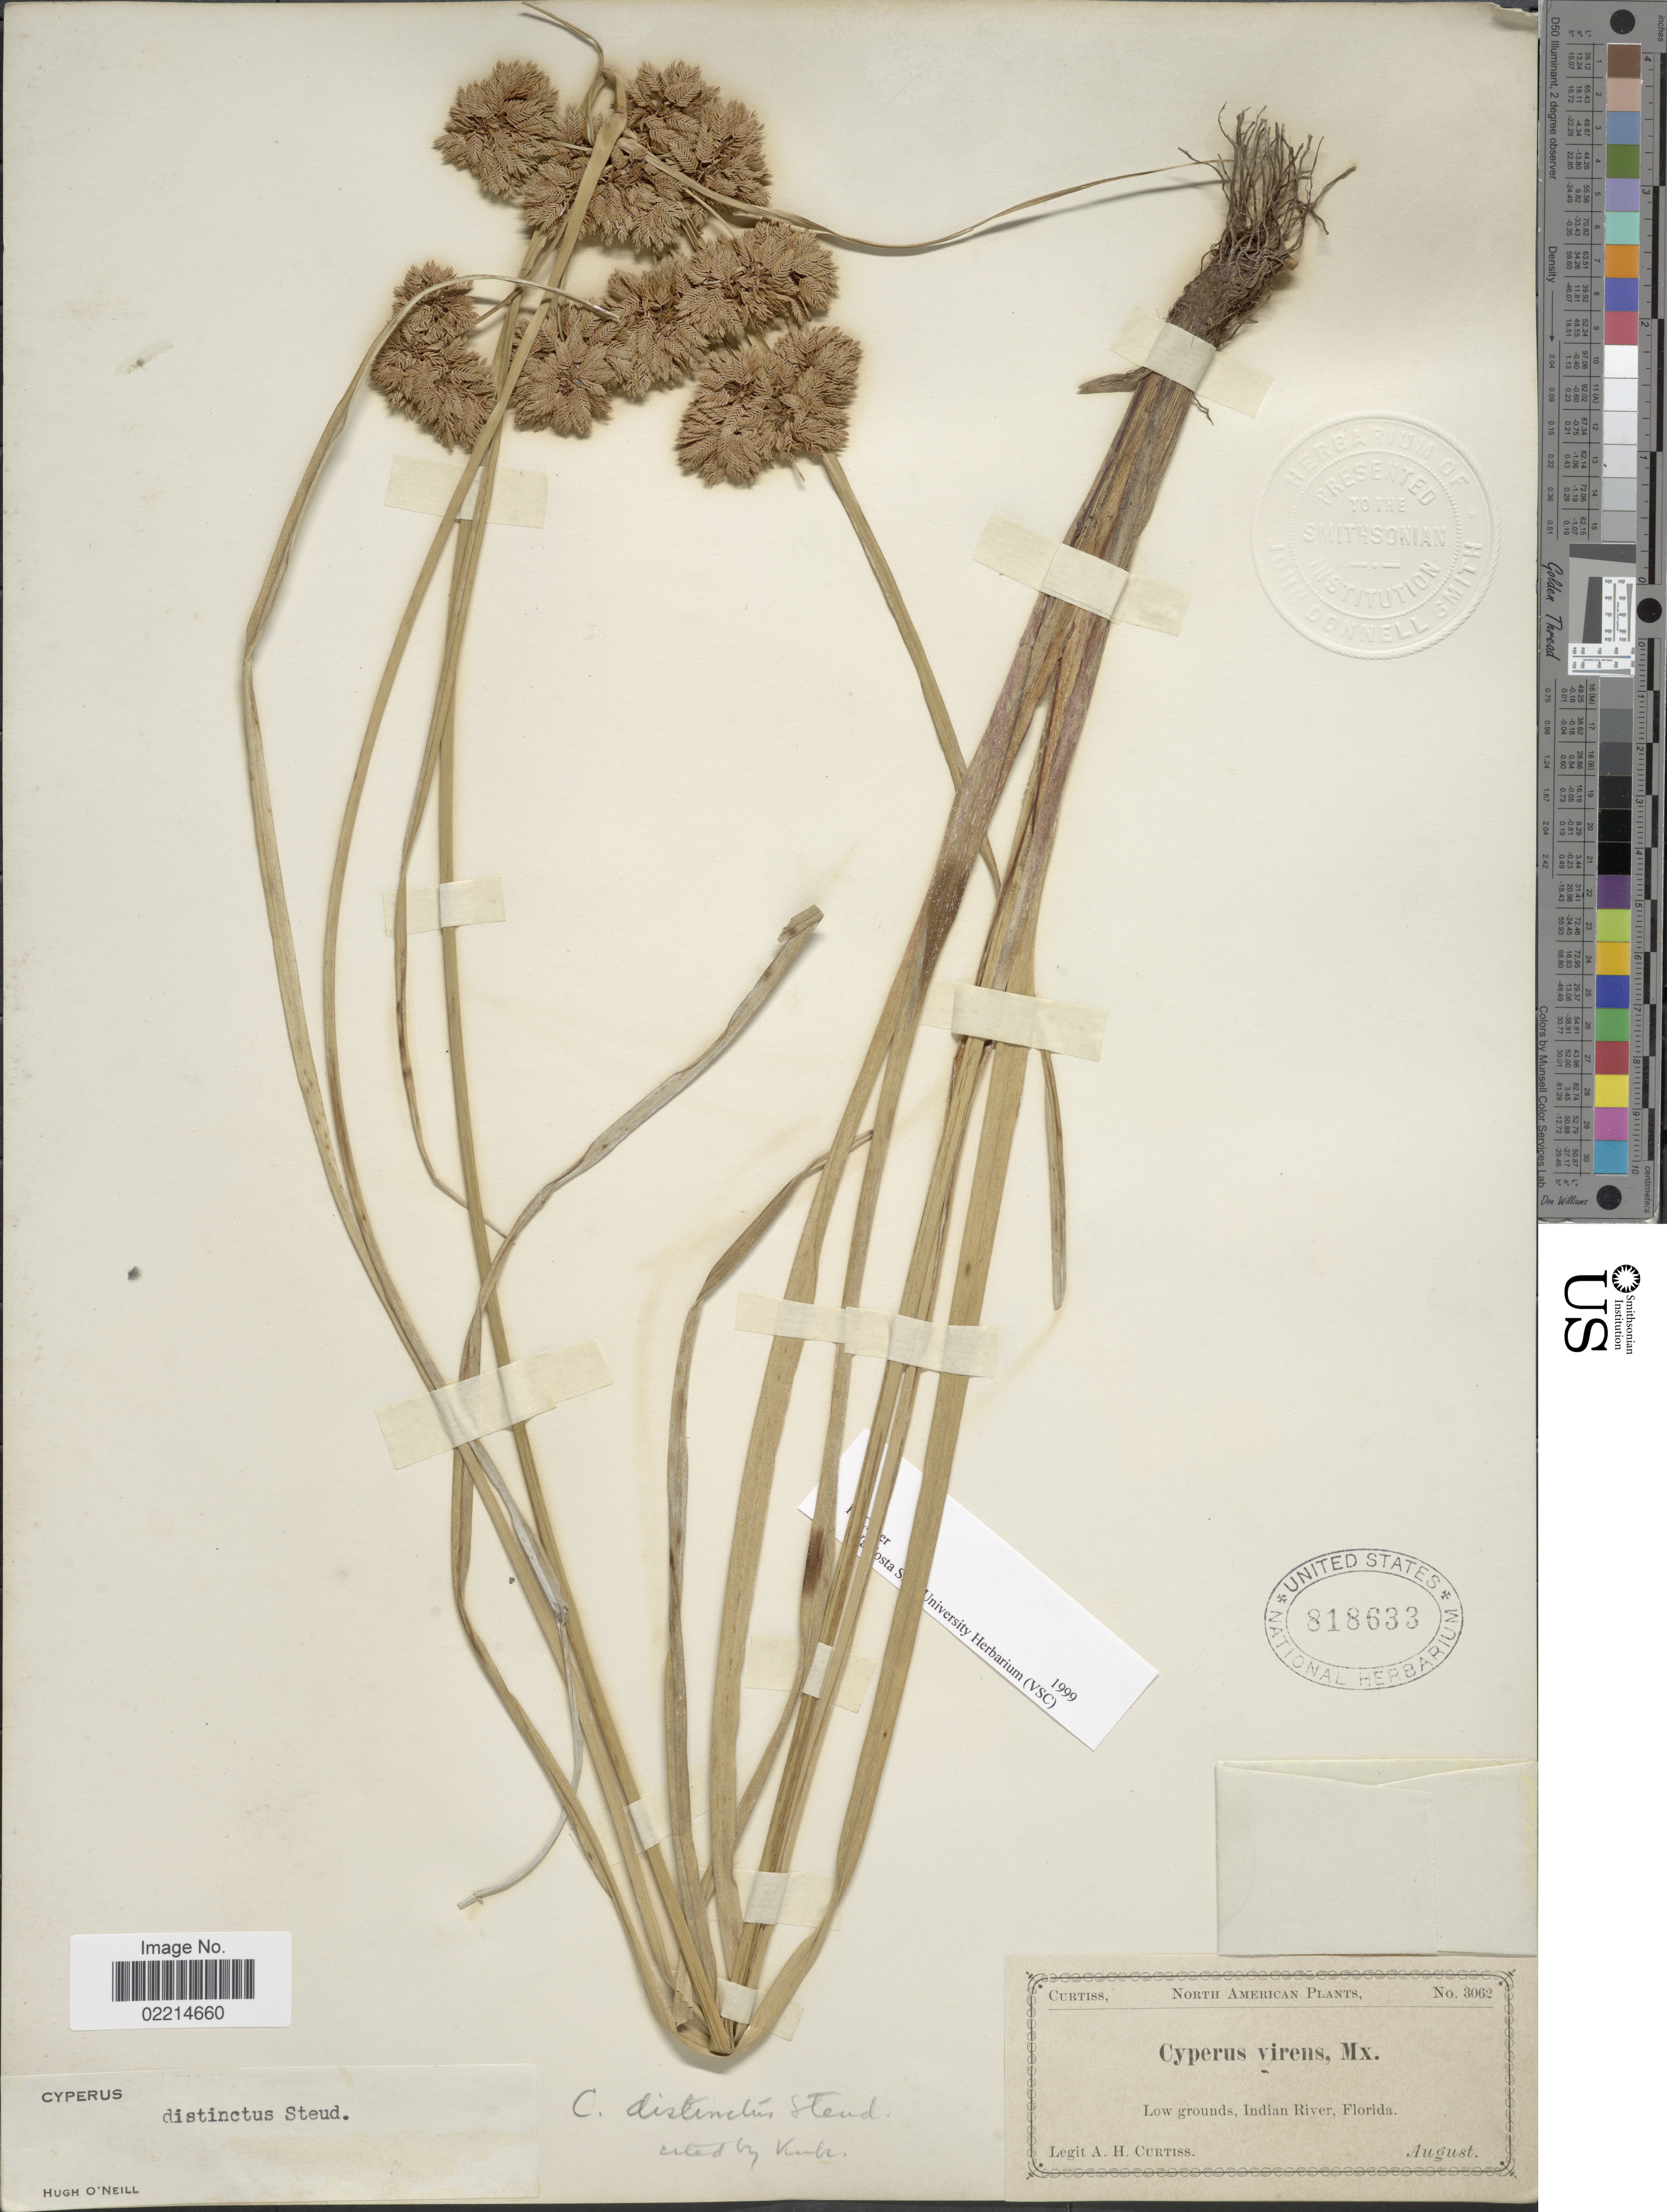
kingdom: Plantae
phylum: Tracheophyta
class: Liliopsida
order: Poales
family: Cyperaceae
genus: Cyperus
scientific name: Cyperus distinctus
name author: Steud.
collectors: A. H. Curtiss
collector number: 3062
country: United States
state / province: Florida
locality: Low grounds, Indian River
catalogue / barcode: US 818633